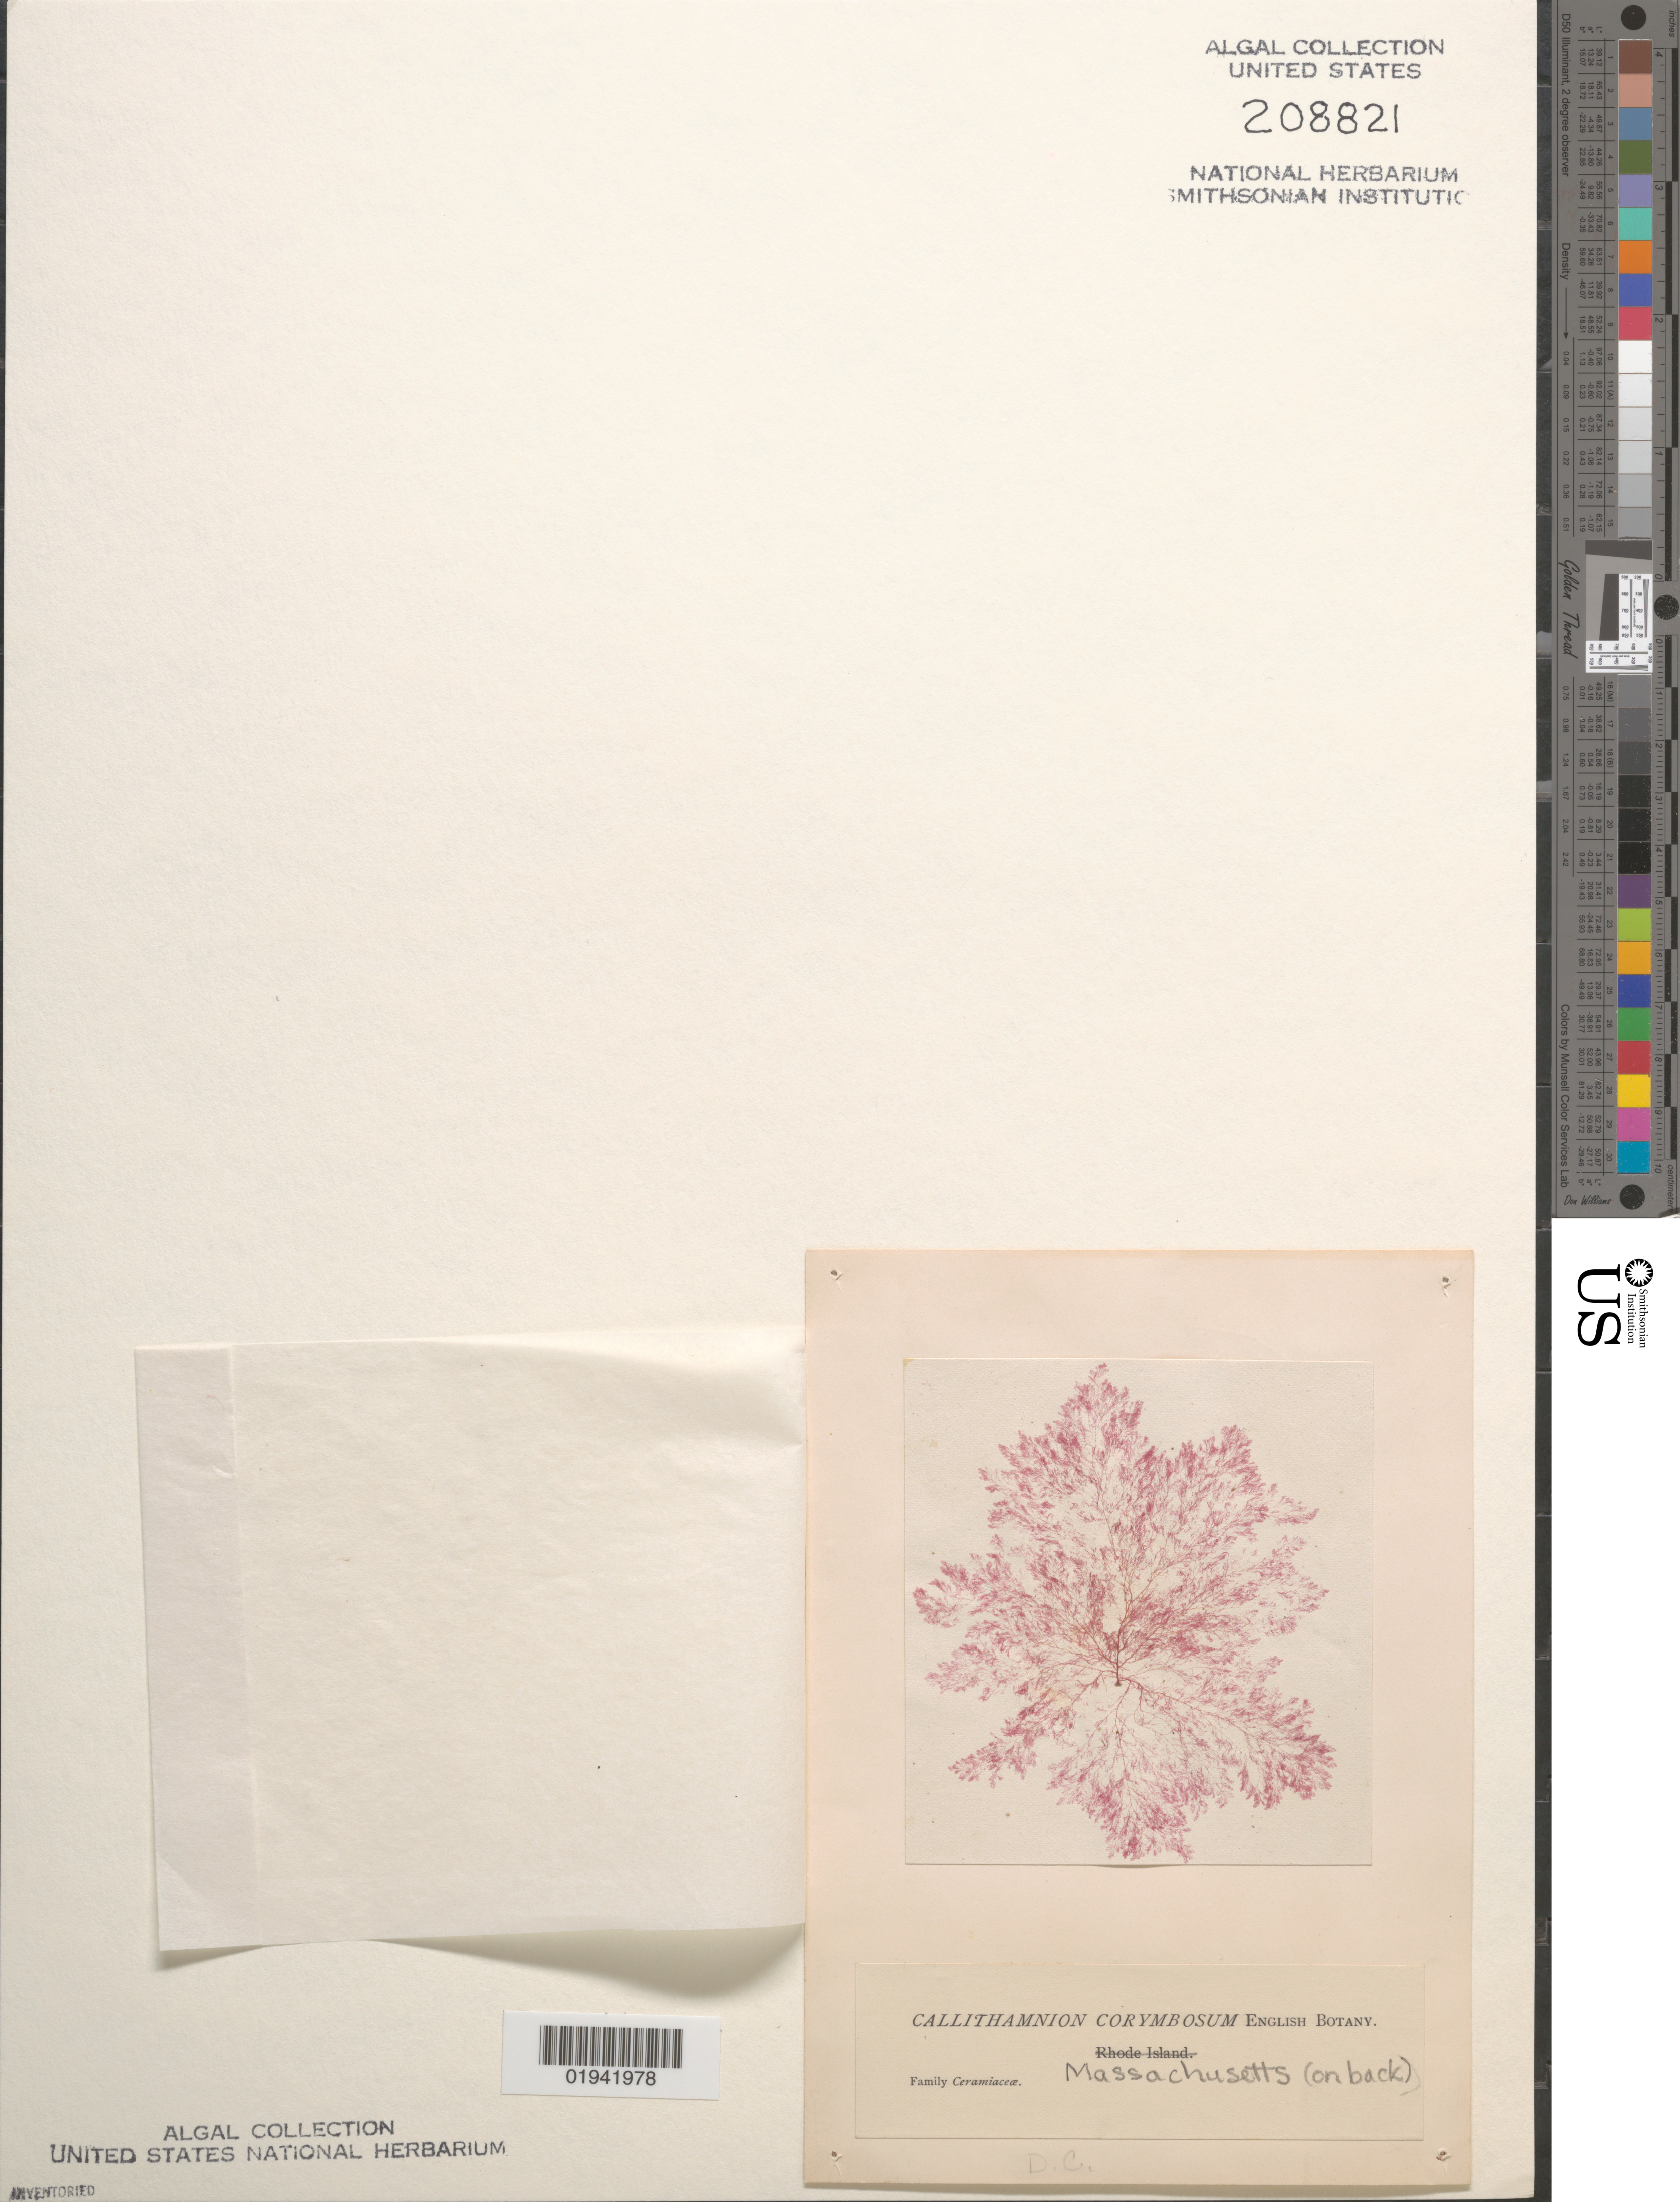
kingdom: Plantae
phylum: Rhodophyta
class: Florideophyceae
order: Ceramiales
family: Callithamniaceae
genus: Callithamnion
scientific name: Callithamnion corymbosum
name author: (Sm.) Lyngb.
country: United States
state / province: Massachusetts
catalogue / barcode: US 208821